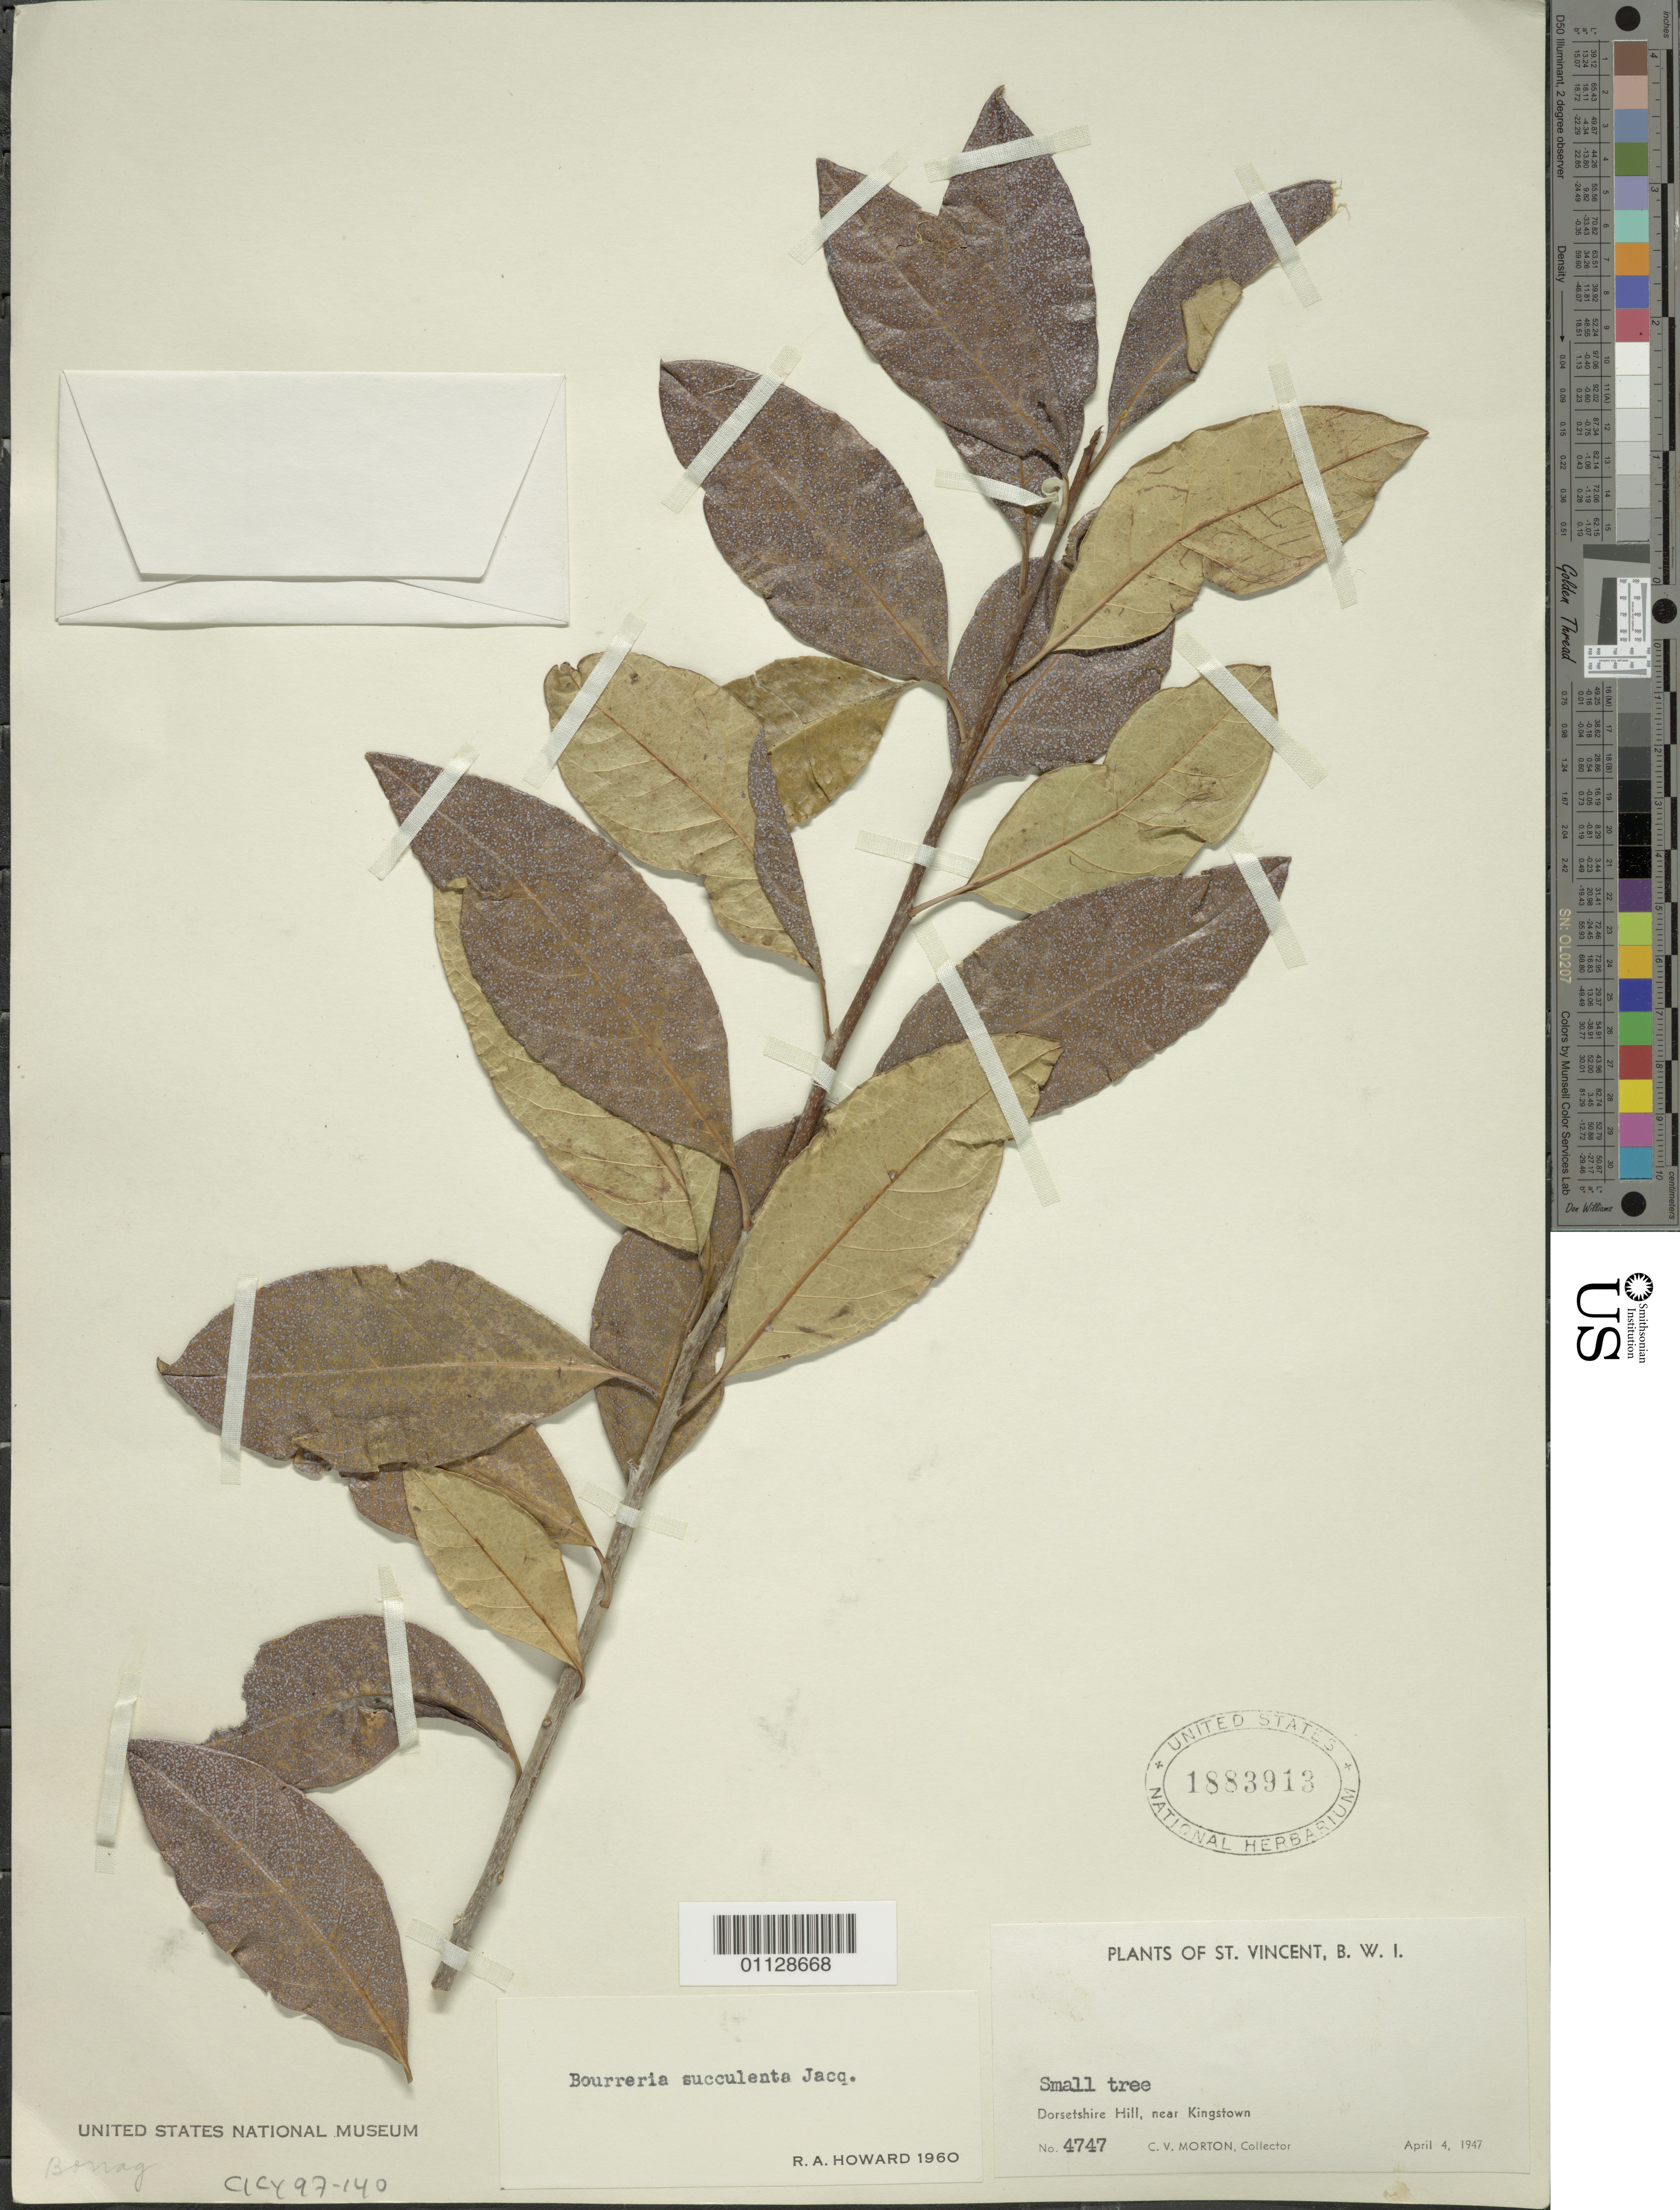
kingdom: Plantae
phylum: Tracheophyta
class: Magnoliopsida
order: Boraginales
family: Ehretiaceae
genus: Bourreria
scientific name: Bourreria succulenta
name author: Jacq.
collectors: C. V. Morton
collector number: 4747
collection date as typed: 04 Apr 1947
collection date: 1947-04-04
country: St. Vincent - Grenadines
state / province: Saint George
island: St. Vincent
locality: Dorsetshire Hill, near Kingstown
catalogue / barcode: US 1883913